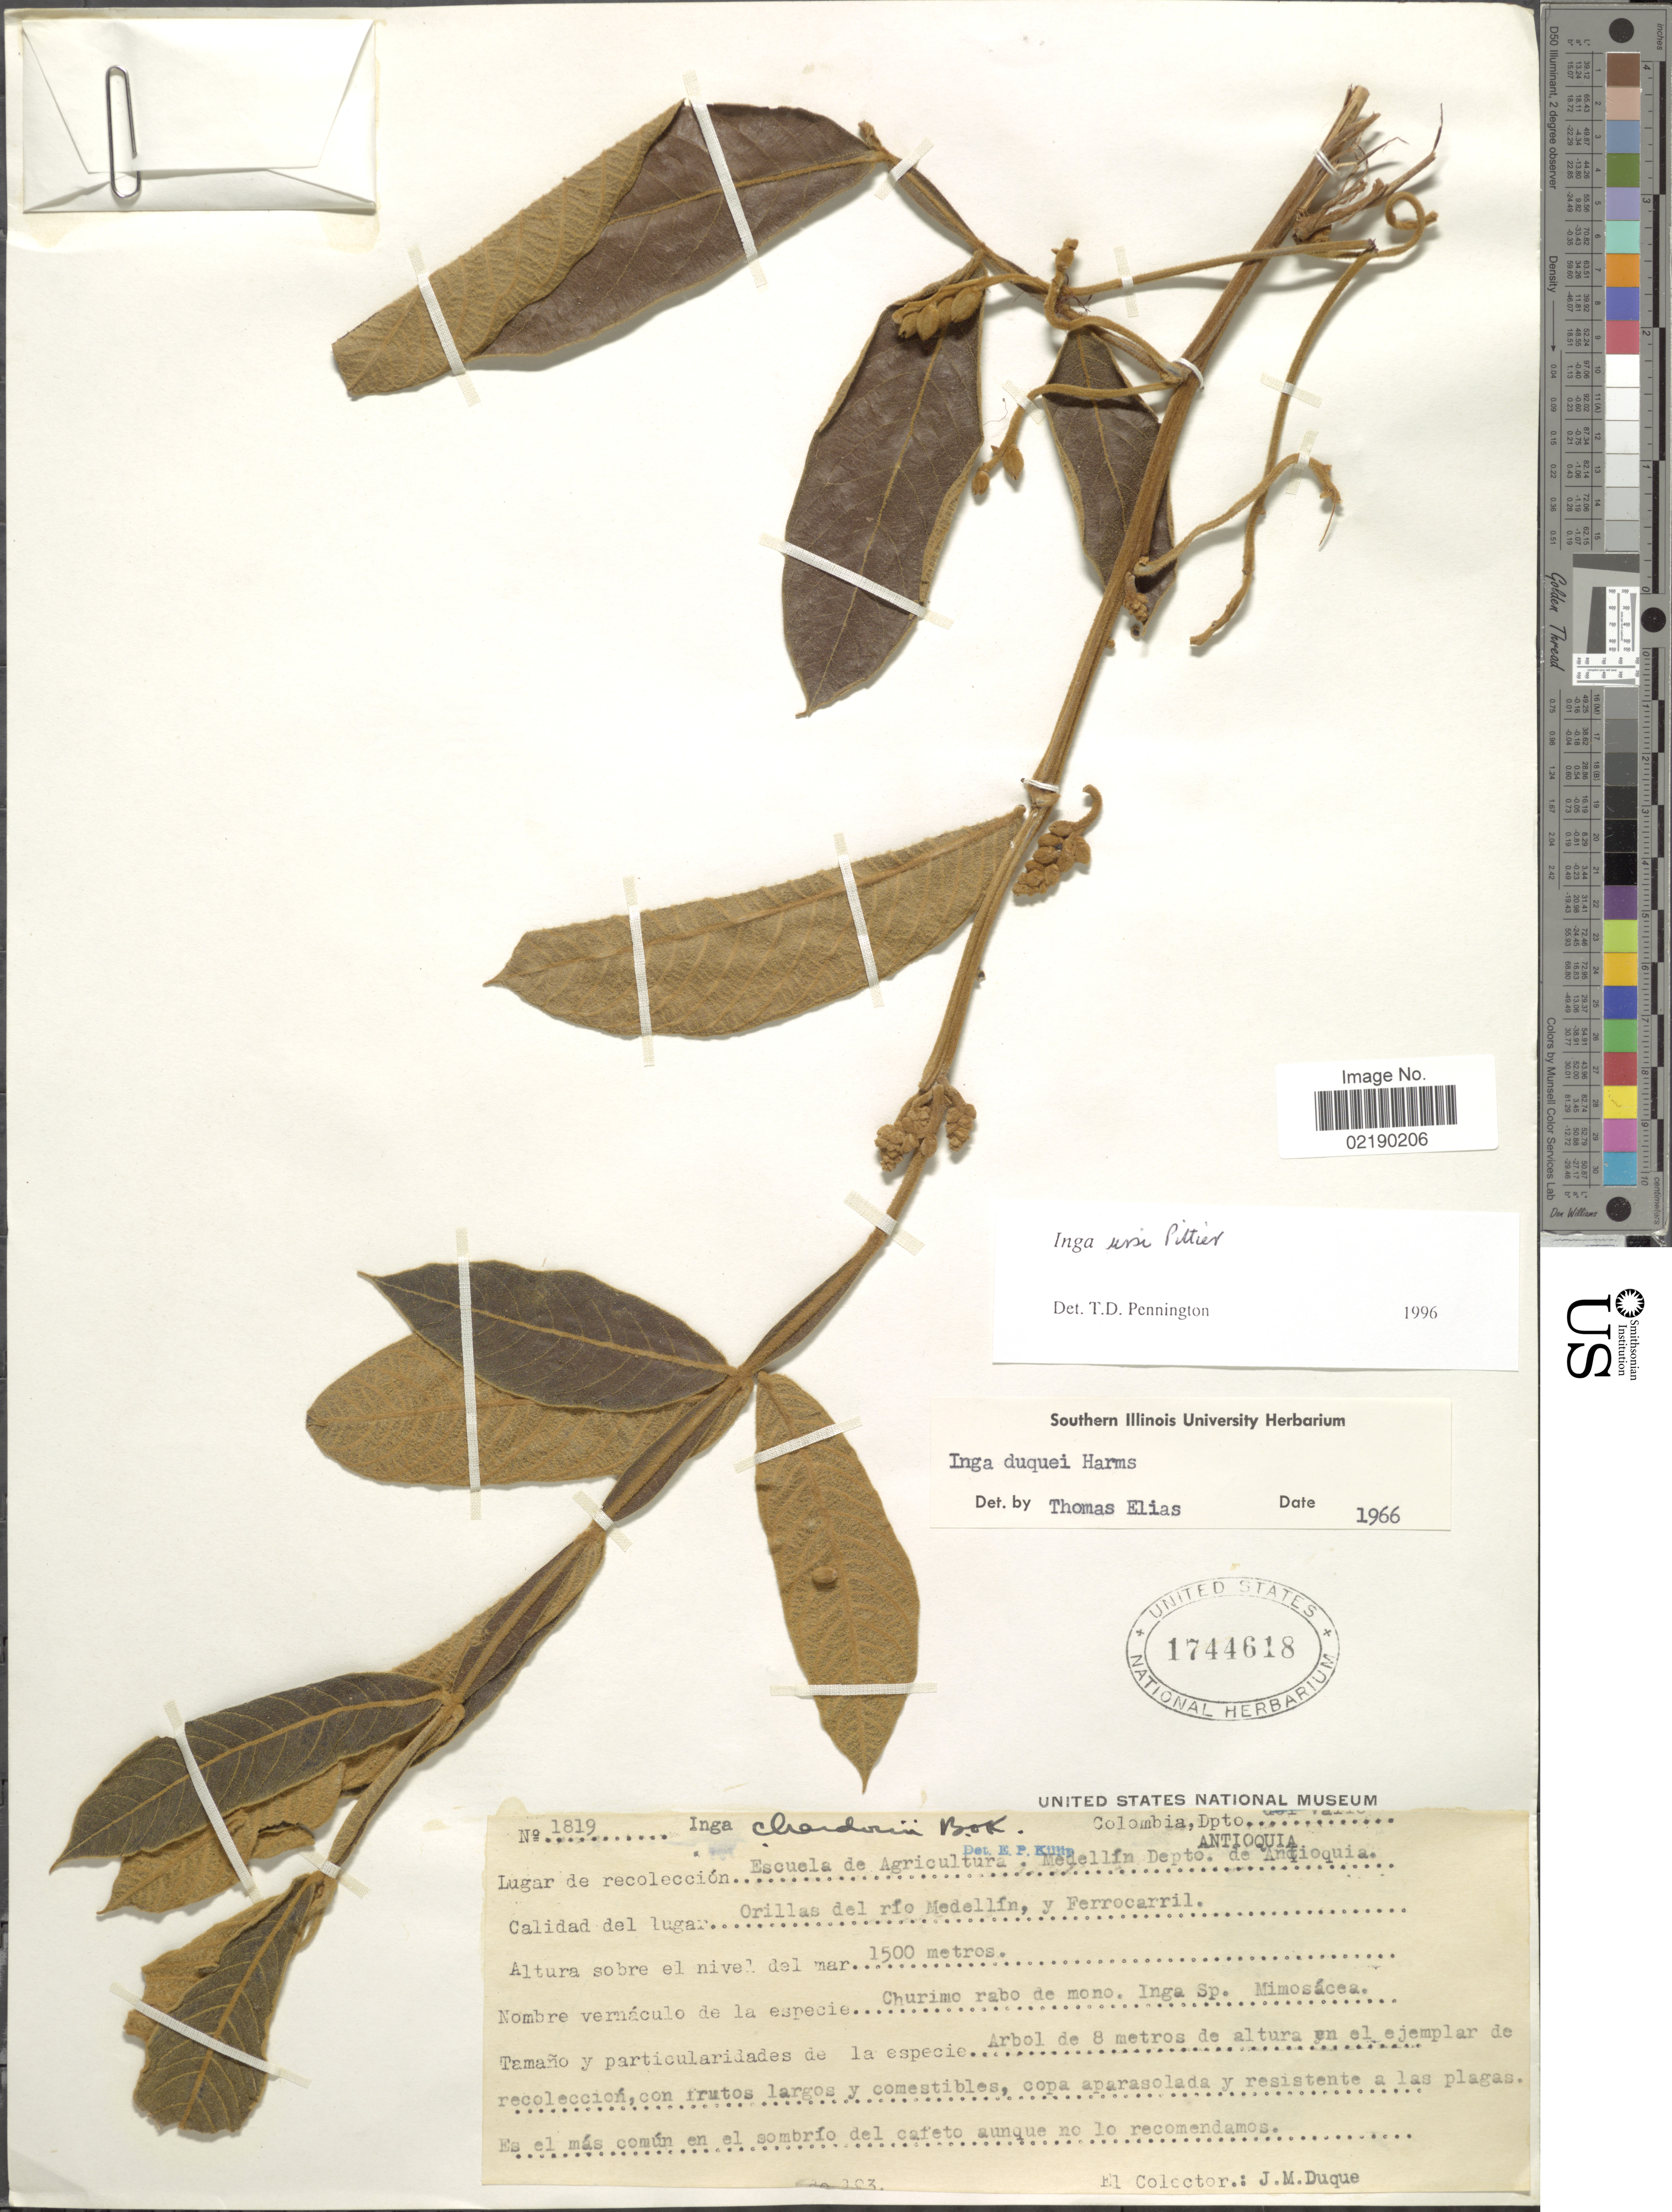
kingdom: Plantae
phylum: Tracheophyta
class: Magnoliopsida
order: Fabales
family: Fabaceae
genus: Inga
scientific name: Inga ursi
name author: Pittier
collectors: J. Duque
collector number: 1819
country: Colombia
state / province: Antioquia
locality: Escuela de Agricultura. Medellin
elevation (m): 1500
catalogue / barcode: US 1744618